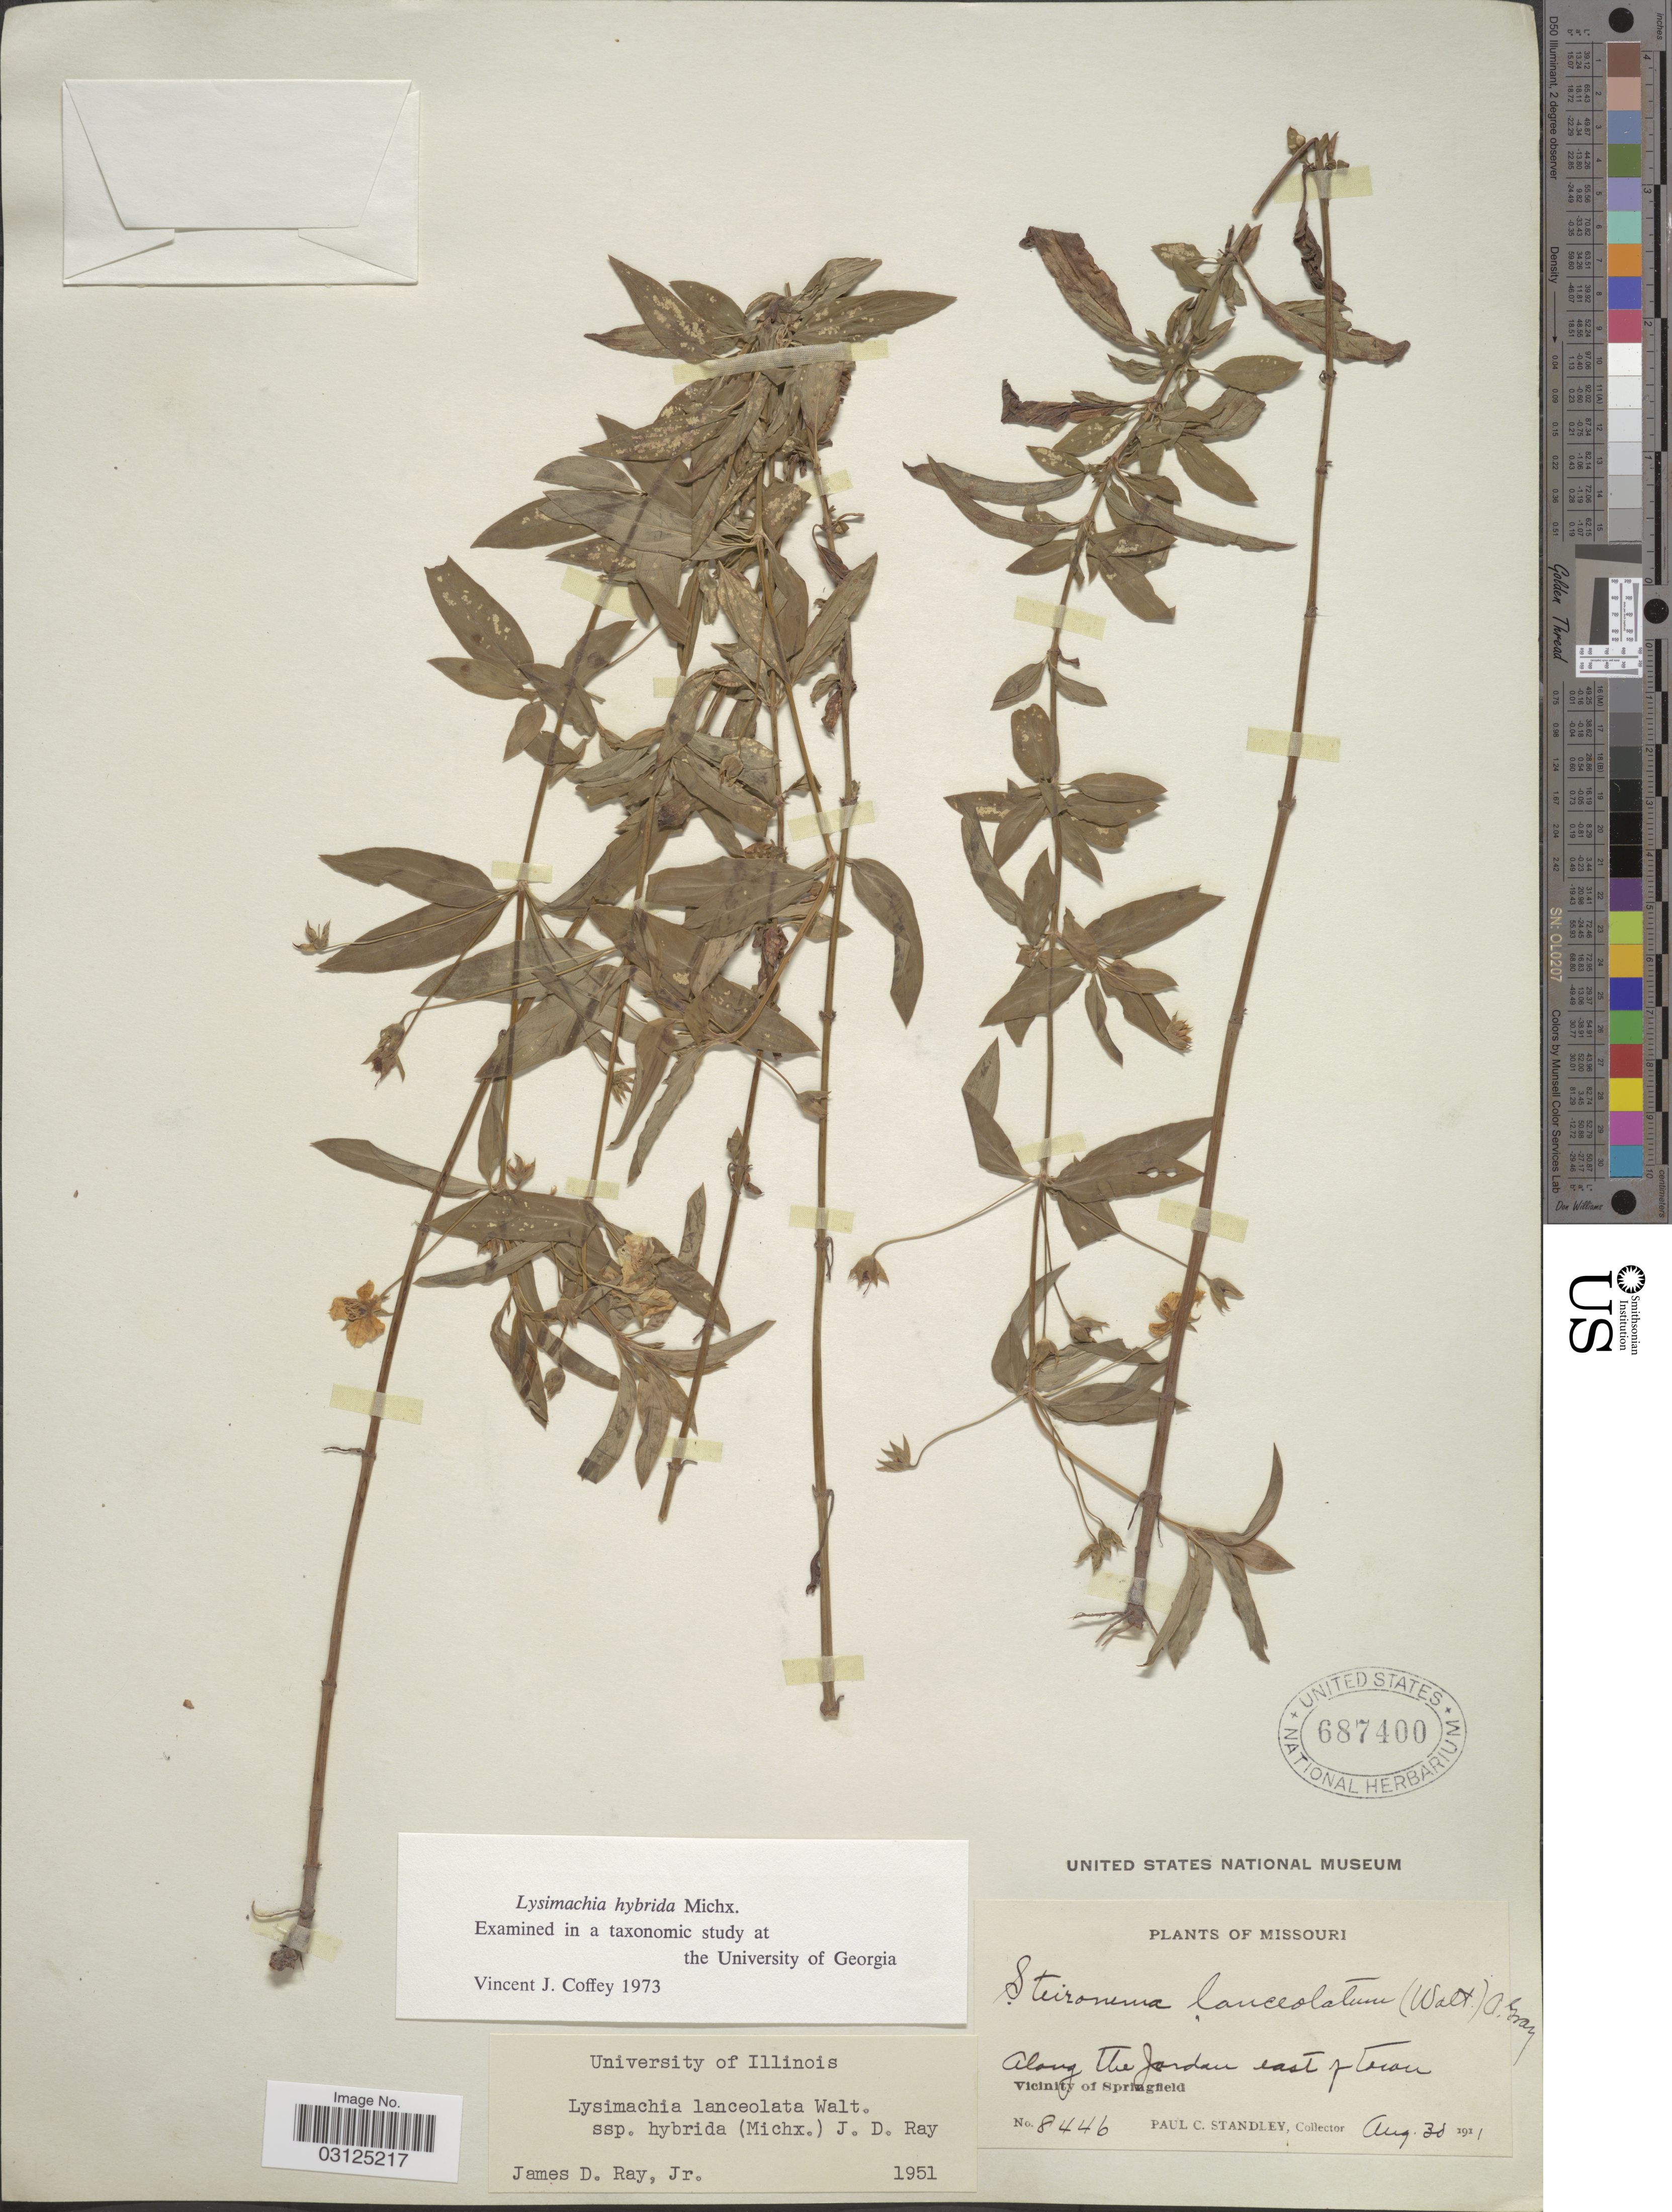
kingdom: Plantae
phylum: Tracheophyta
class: Magnoliopsida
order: Ericales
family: Primulaceae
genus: Lysimachia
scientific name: Lysimachia hybrida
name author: Michx.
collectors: P. C. Standley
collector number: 8446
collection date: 1911-08-30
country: United States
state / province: Missouri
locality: Along the Jardin east of town. Vicinity of Springfield.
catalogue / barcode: US 687400